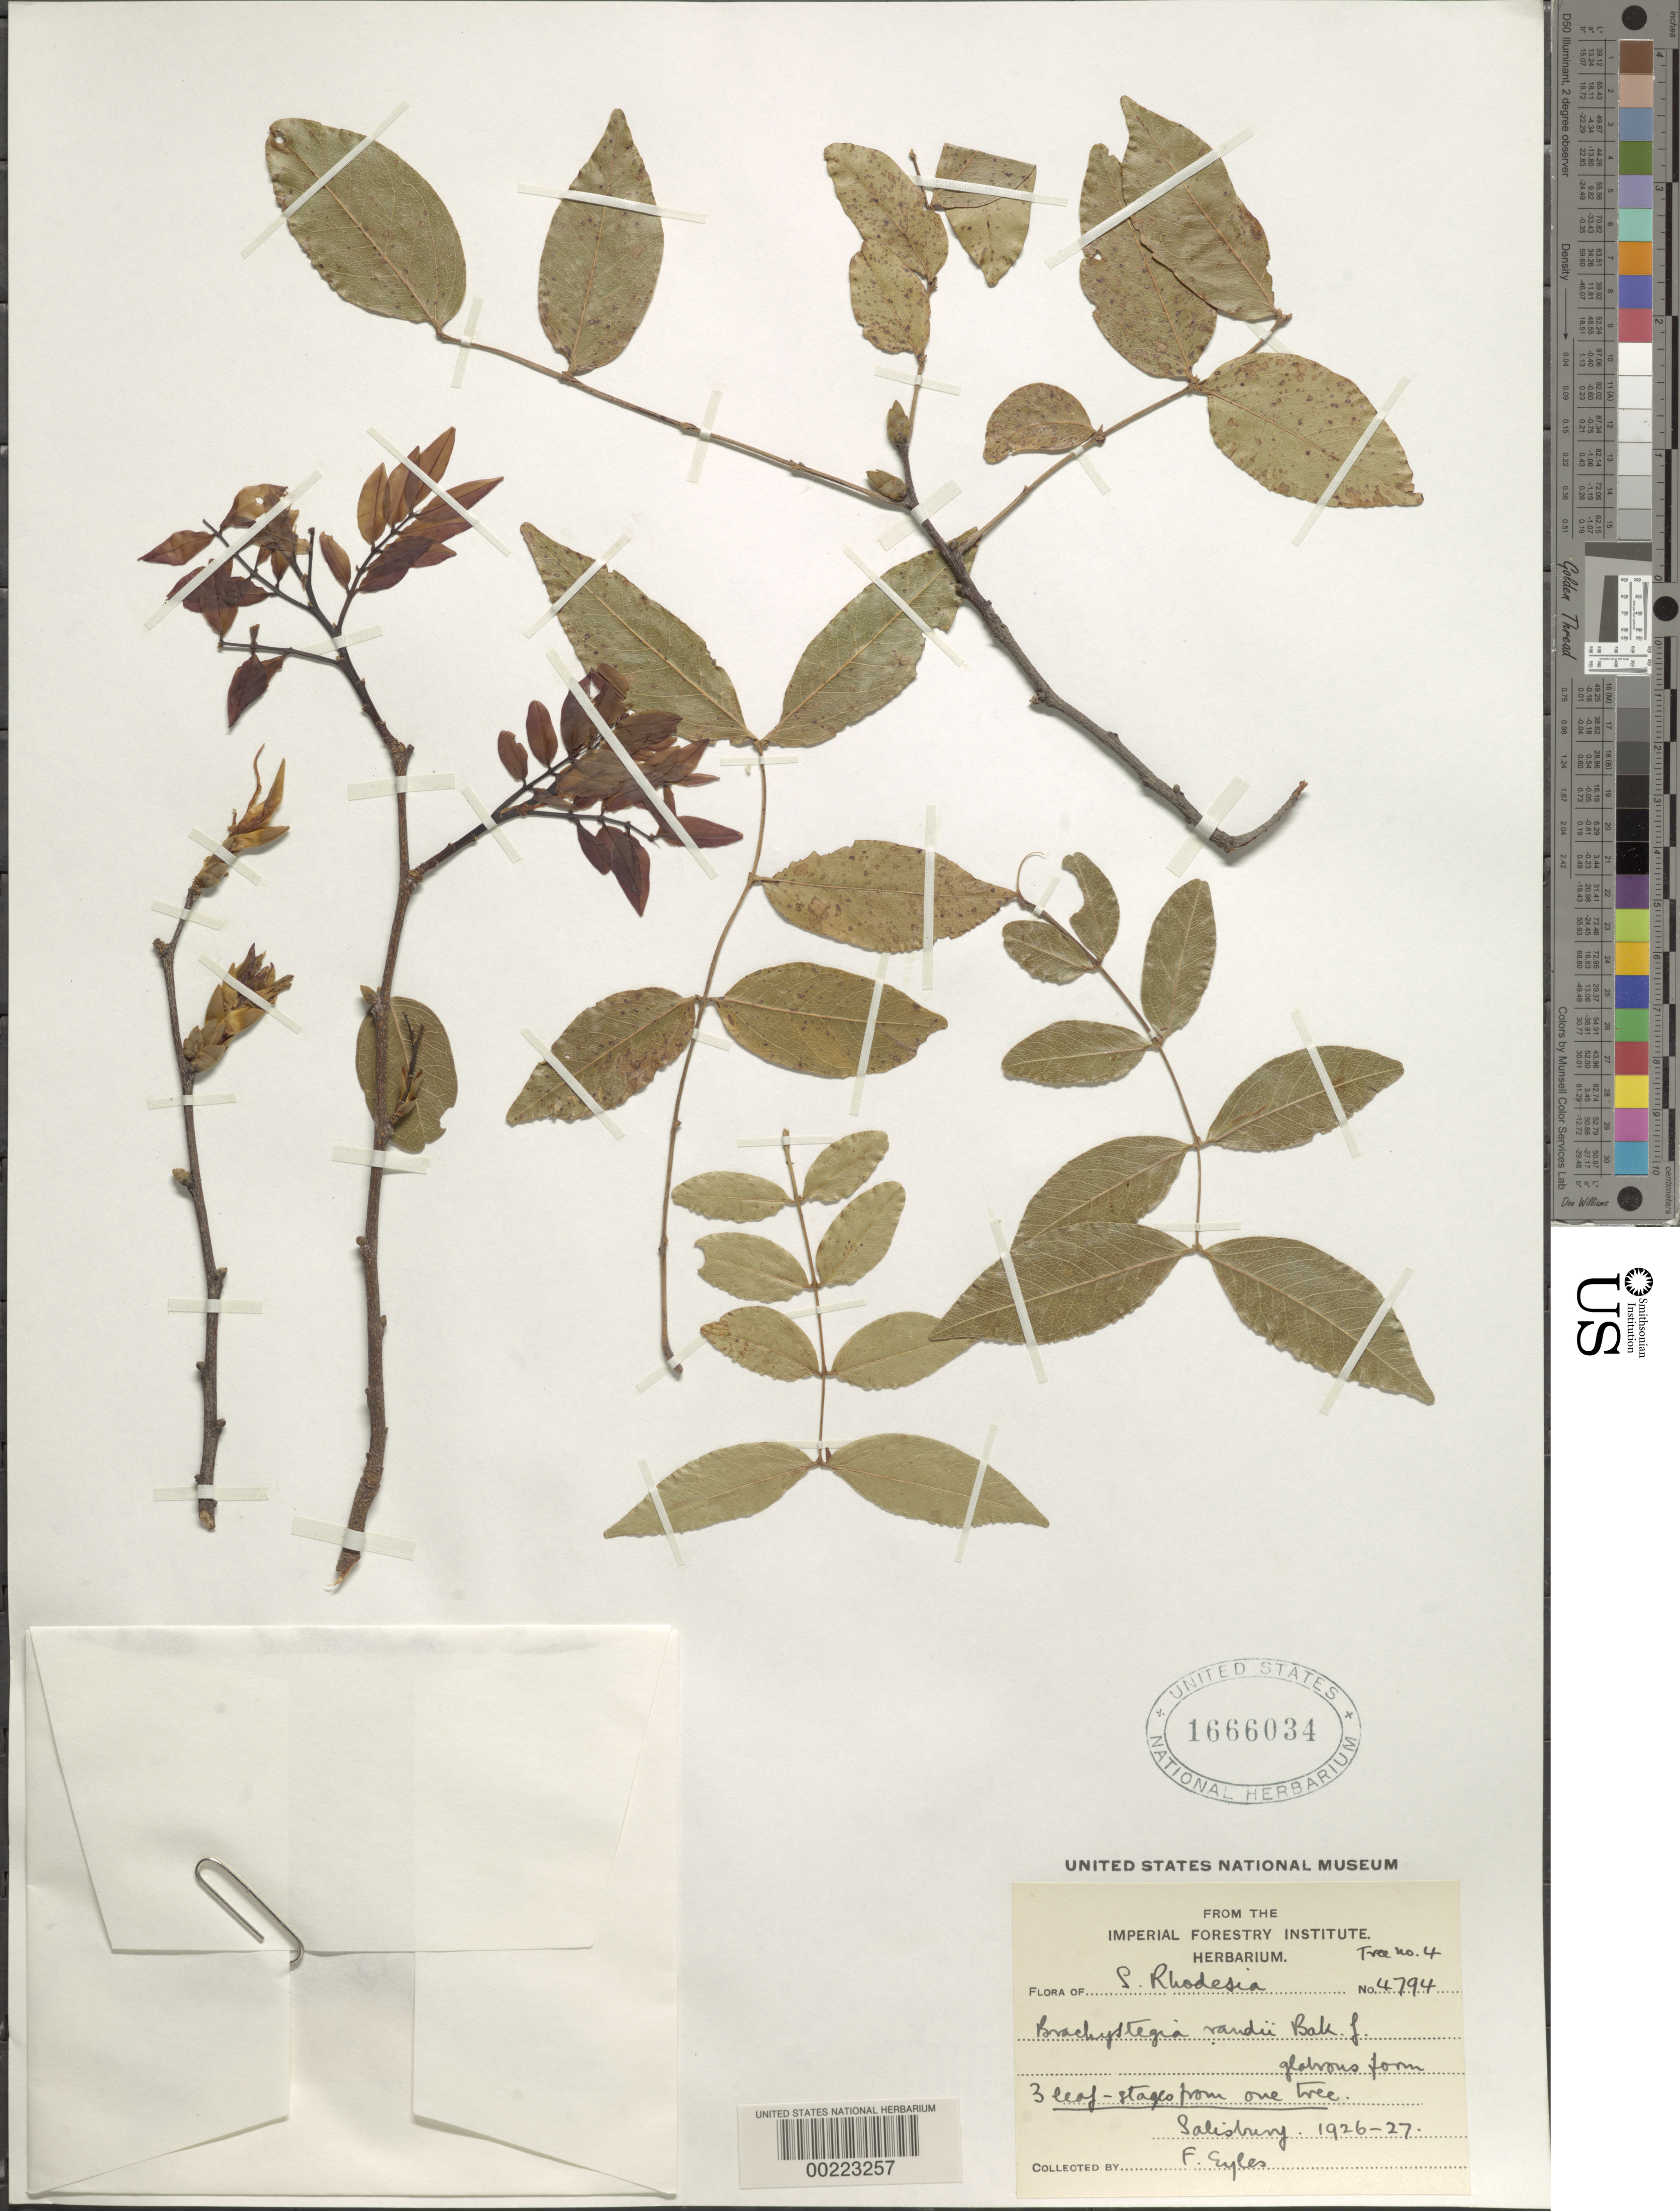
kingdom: Plantae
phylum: Tracheophyta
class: Magnoliopsida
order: Fabales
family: Fabaceae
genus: Brachystegia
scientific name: Brachystegia randii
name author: Baker f.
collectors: F. Eyles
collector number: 4794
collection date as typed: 1926 to -- -- 1927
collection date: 1926/1927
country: Zambia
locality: Salisbury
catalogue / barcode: US 1666034